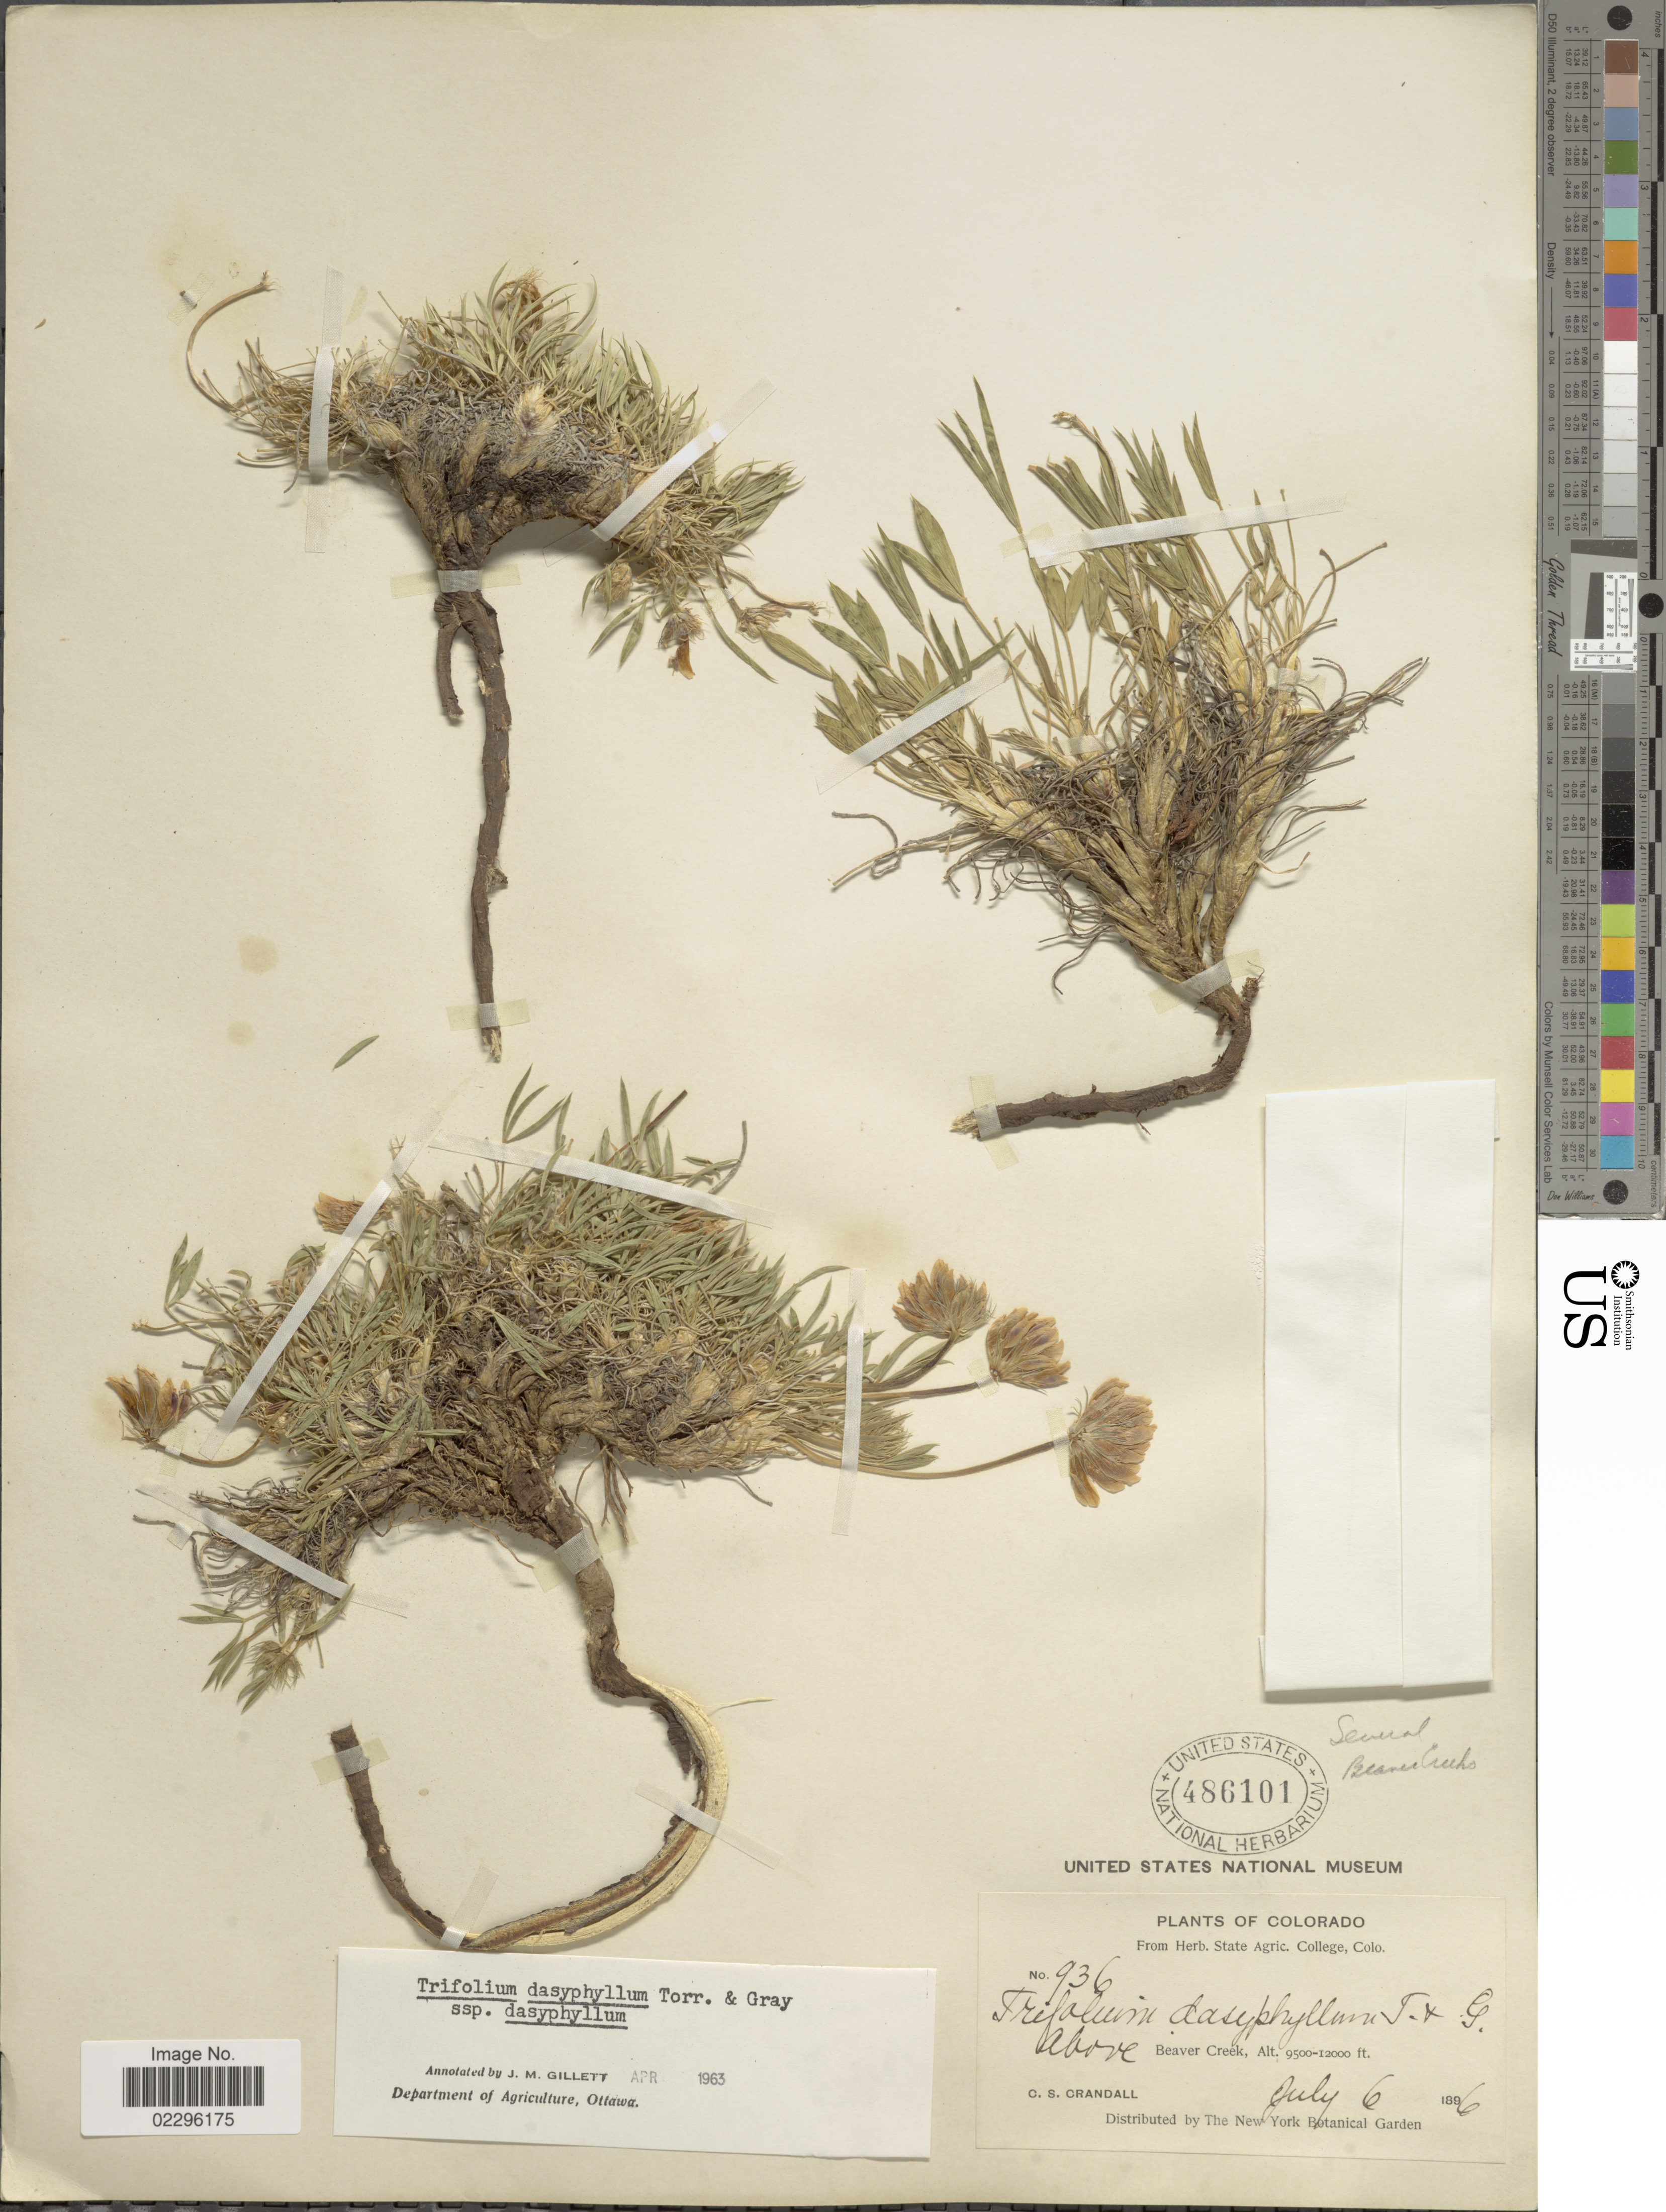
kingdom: Plantae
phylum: Tracheophyta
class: Magnoliopsida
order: Fabales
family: Fabaceae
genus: Trifolium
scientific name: Trifolium dasyphyllum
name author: Torr. & A. Gray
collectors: C. Crandall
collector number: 936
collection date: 1896-07-06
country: United States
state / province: Colorado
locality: Above Beaver Creek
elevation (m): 2896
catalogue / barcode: US 486101